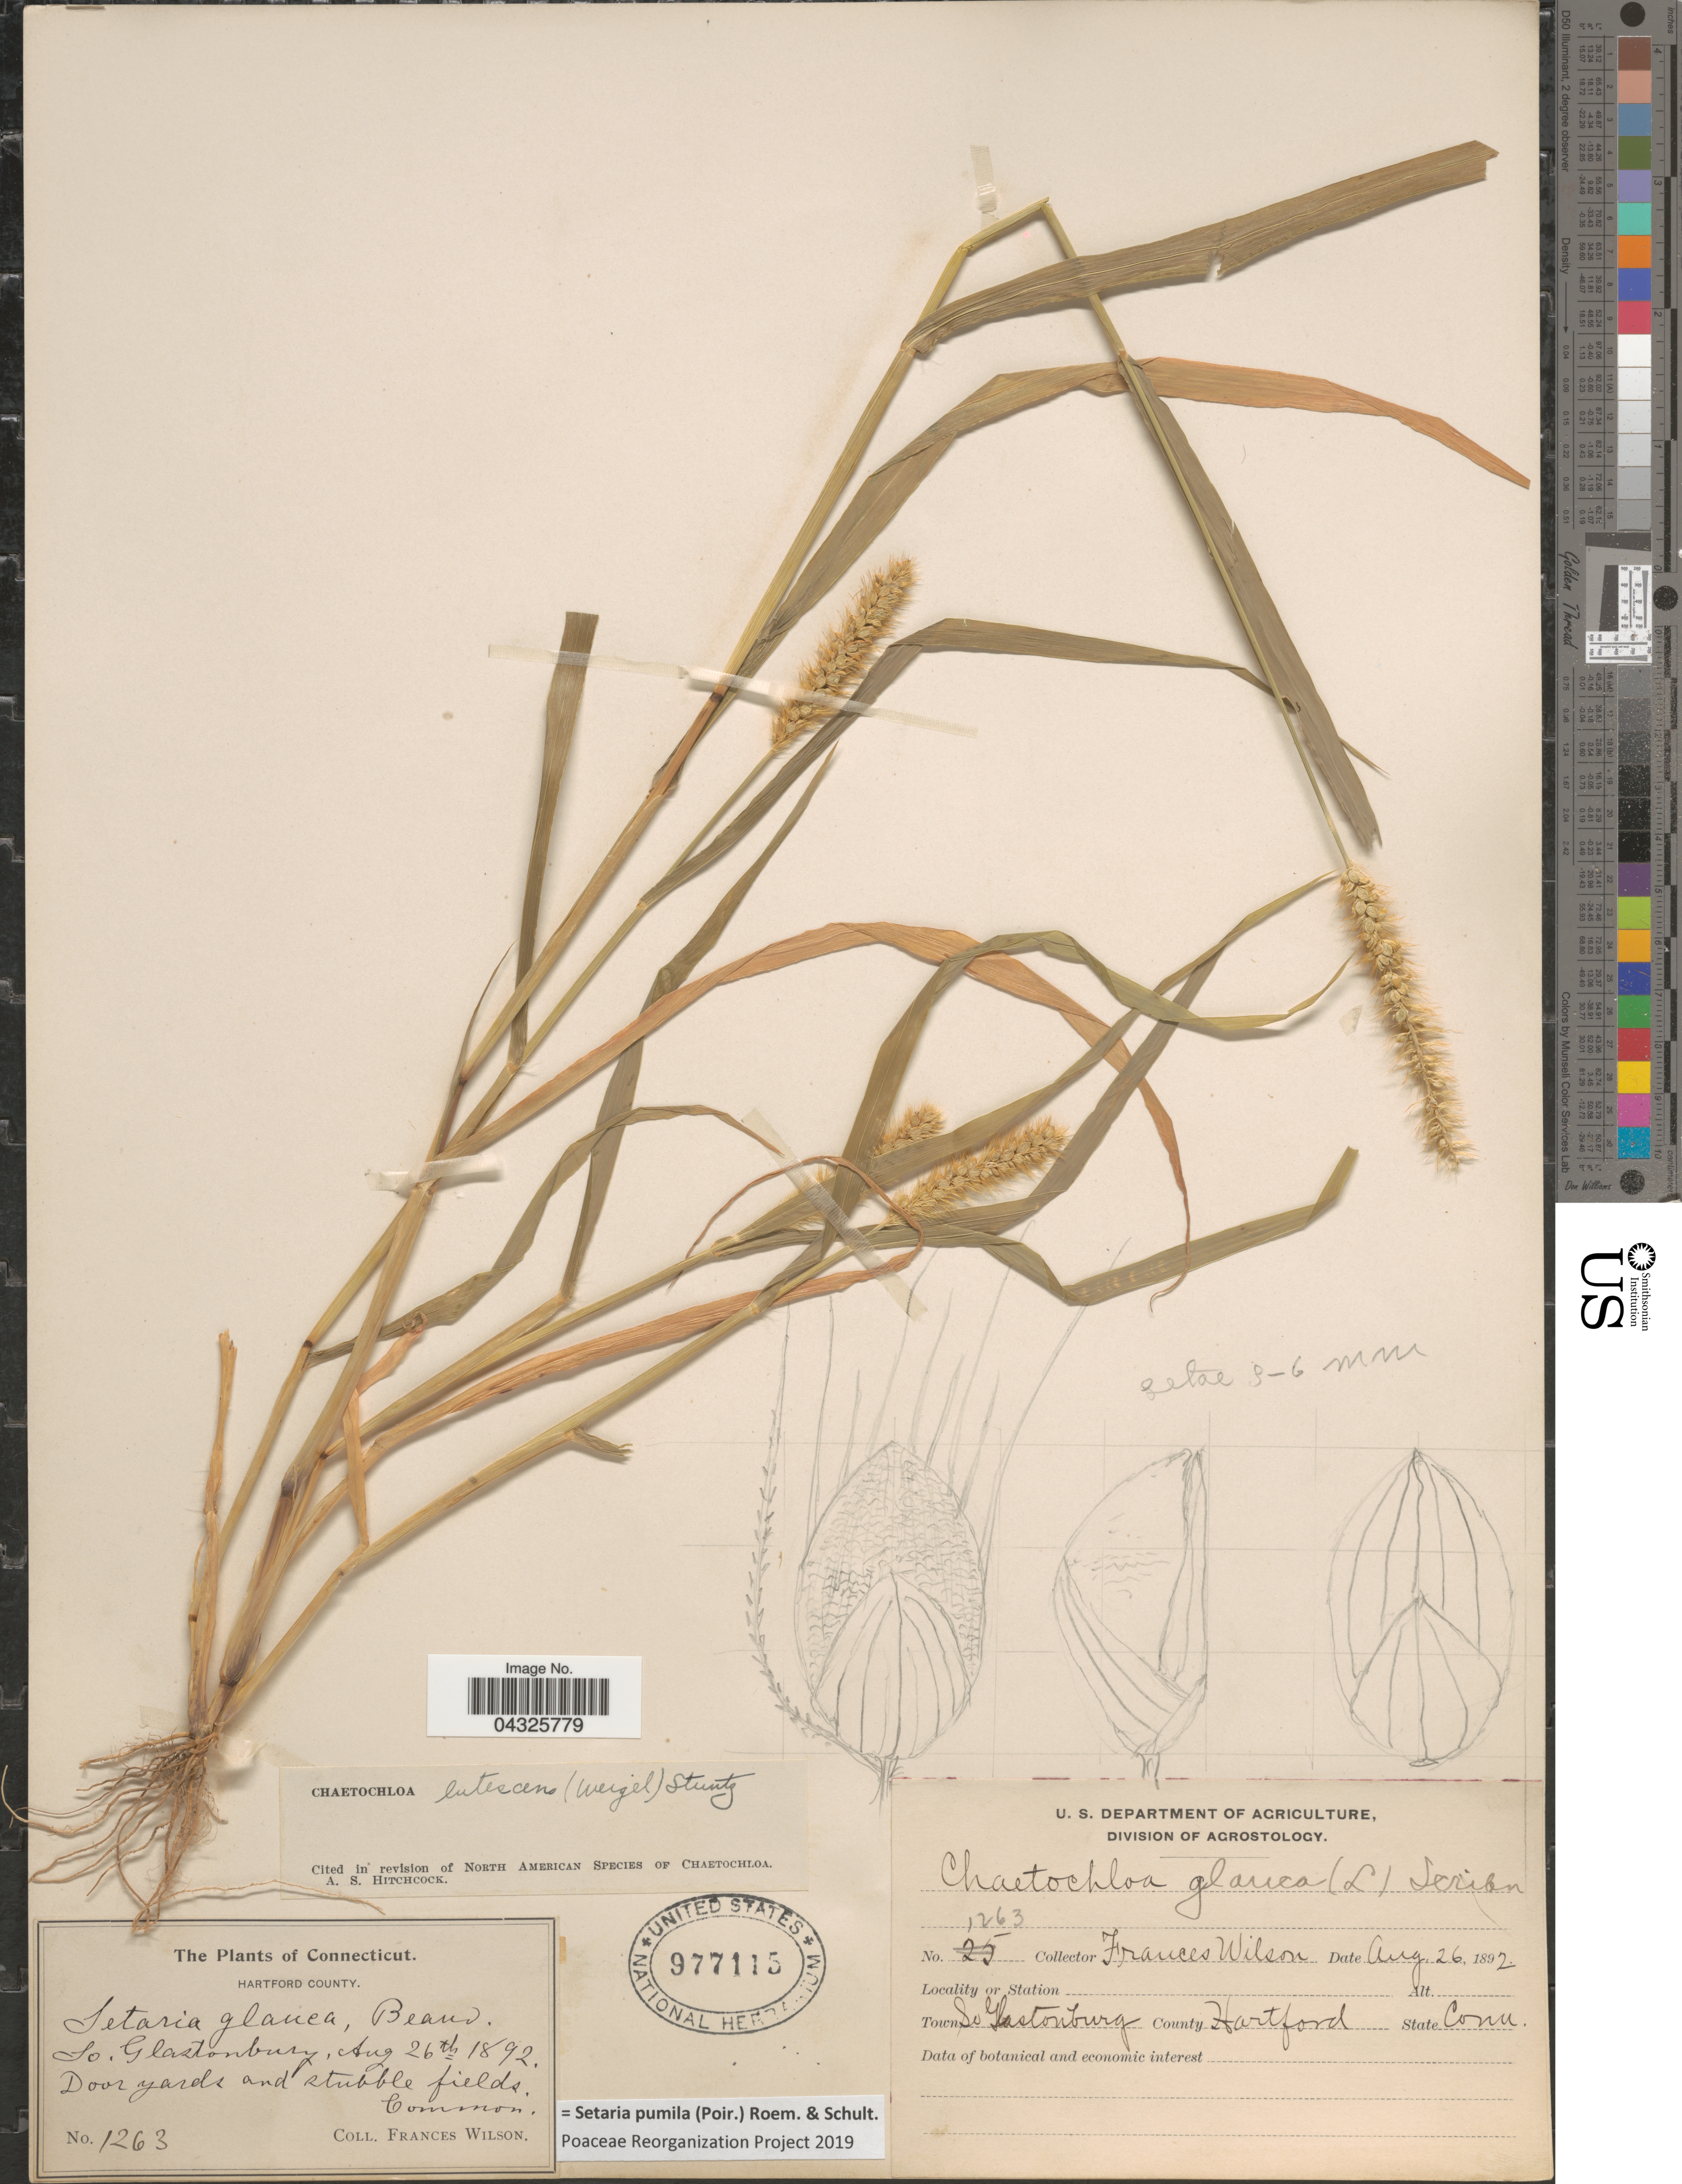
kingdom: Plantae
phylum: Tracheophyta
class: Liliopsida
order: Poales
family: Poaceae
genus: Setaria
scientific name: Setaria pumila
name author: (Poir.) Roem. & Schult.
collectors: F. Wilson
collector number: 1263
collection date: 1892-08-26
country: United States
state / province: Connecticut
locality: Town So. Glastonburg. County Hartford.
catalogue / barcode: US 977115